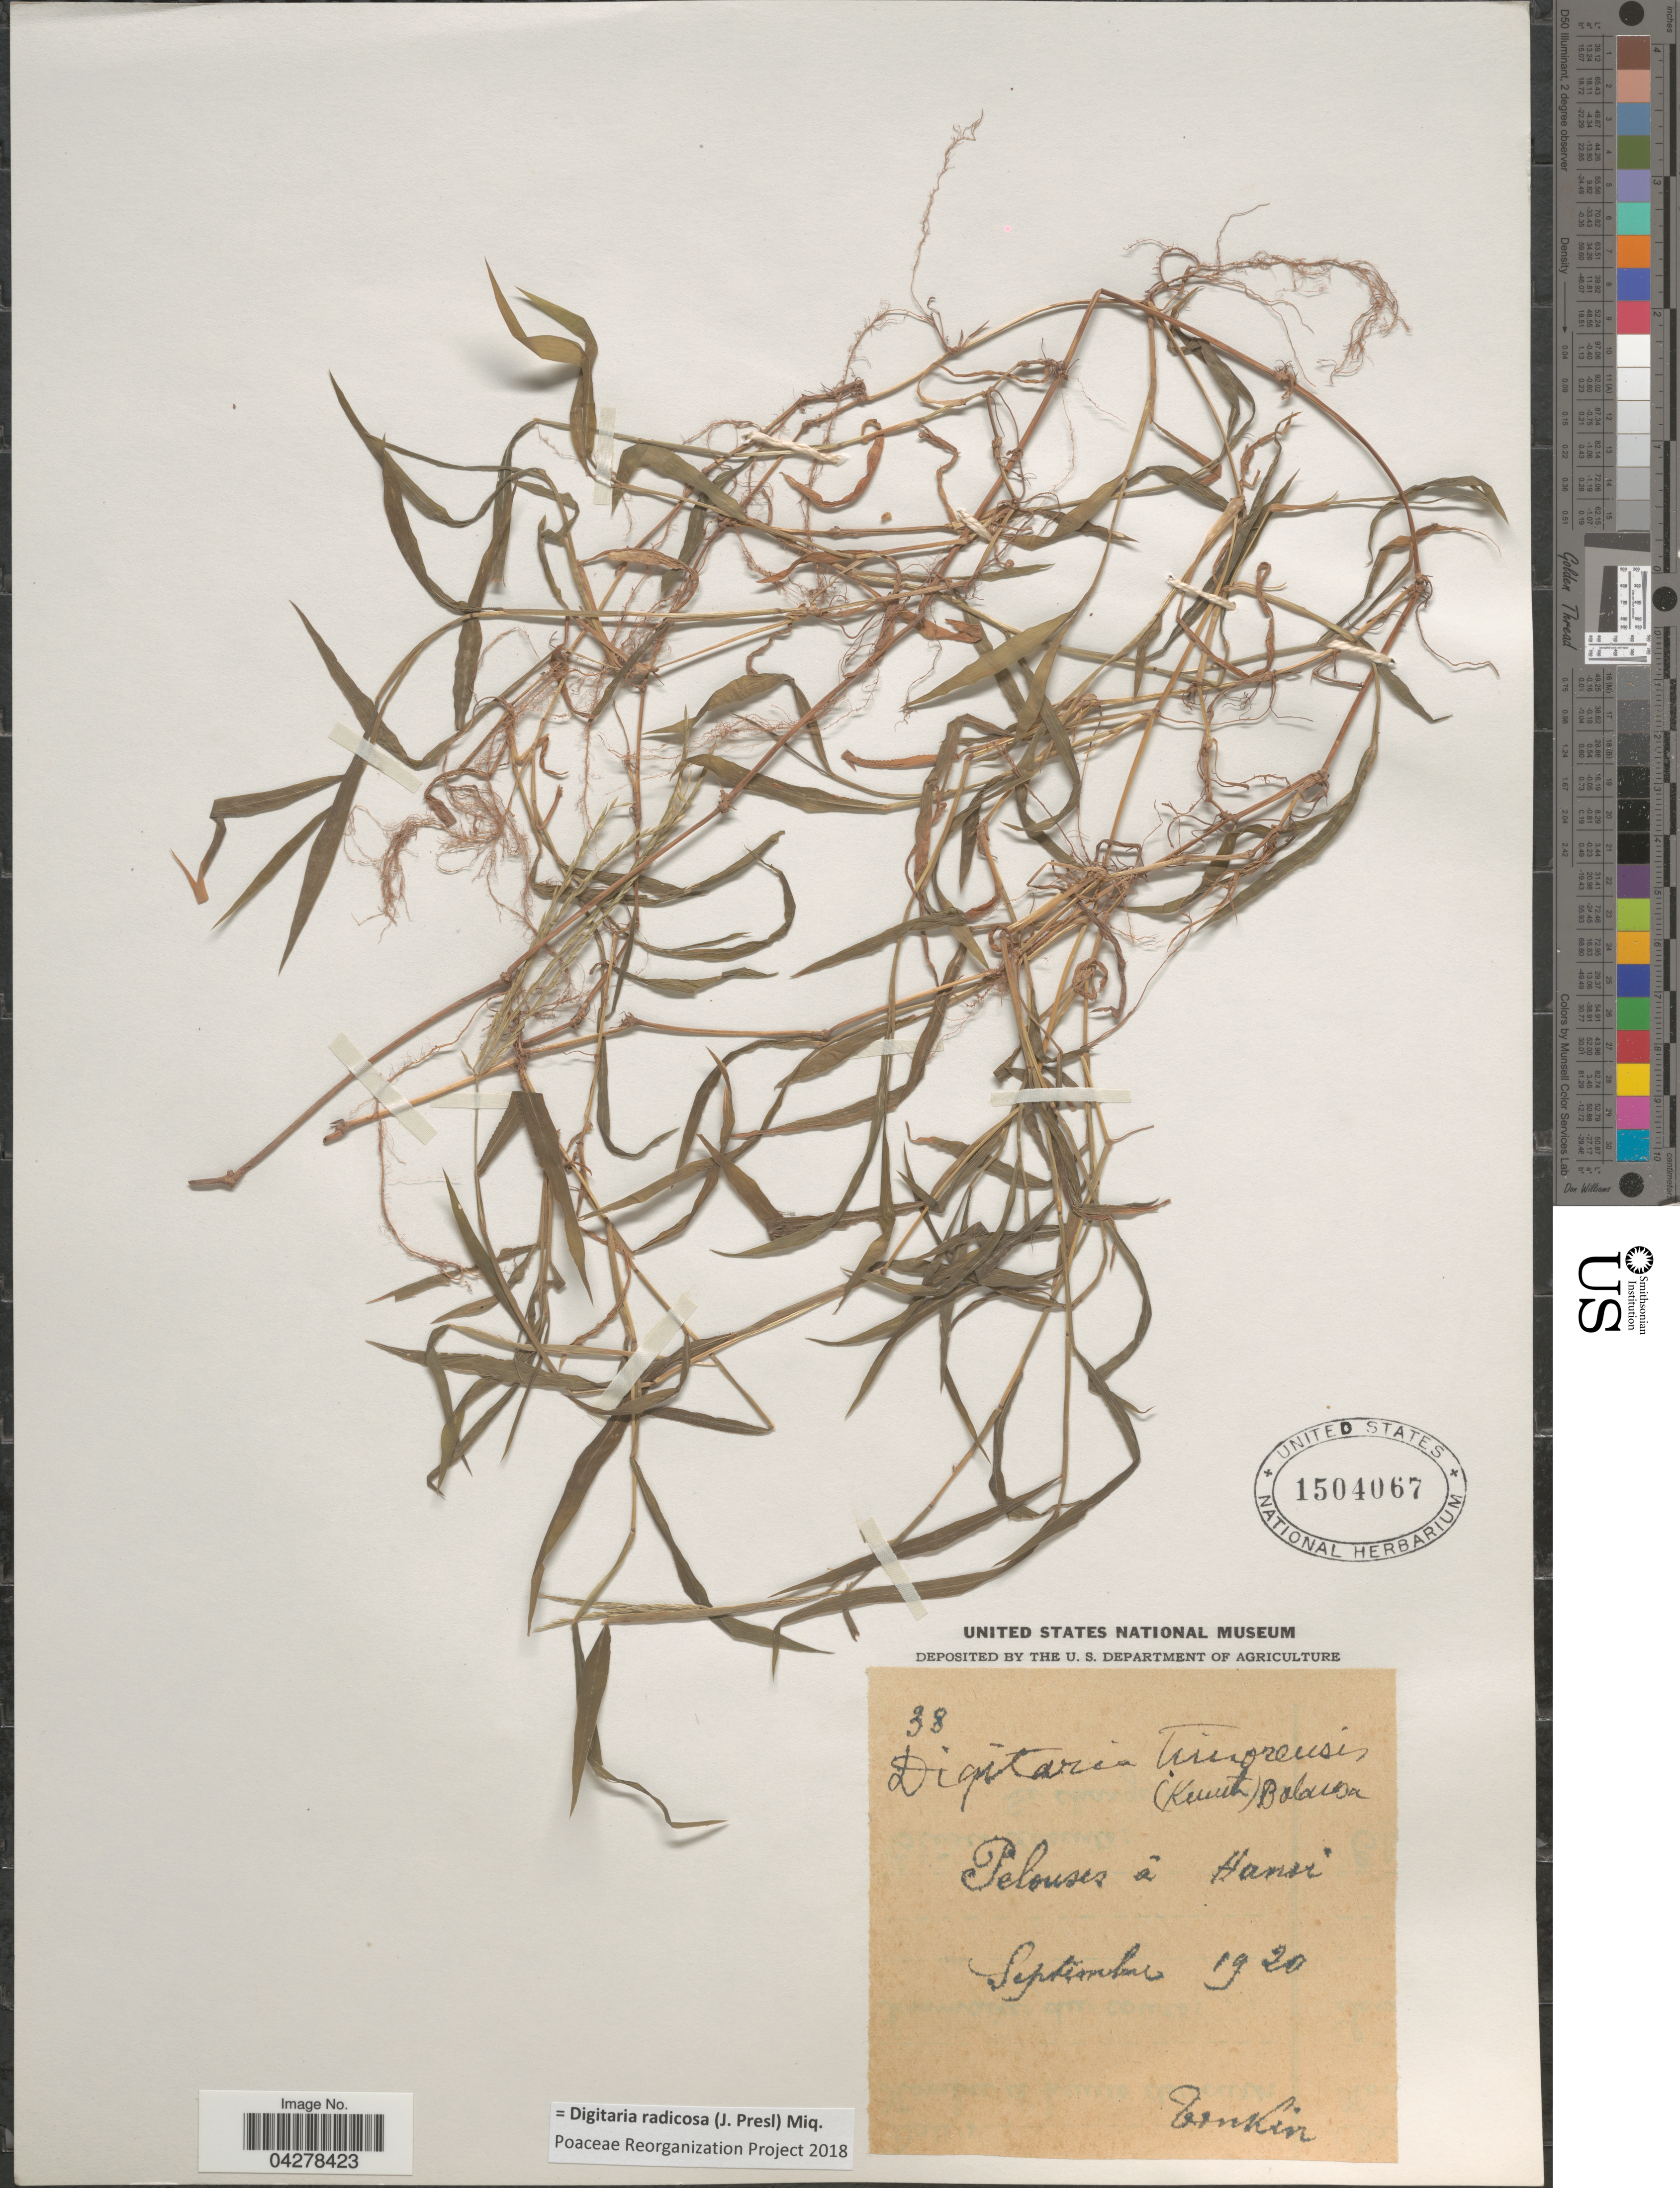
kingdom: Plantae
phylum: Tracheophyta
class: Liliopsida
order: Poales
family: Poaceae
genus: Digitaria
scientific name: Digitaria radicosa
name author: (J. Presl) Miq.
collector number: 38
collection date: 1920-09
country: Vietnam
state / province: Ha Noi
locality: Pelouses à Hanoi.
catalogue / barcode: US 1504067